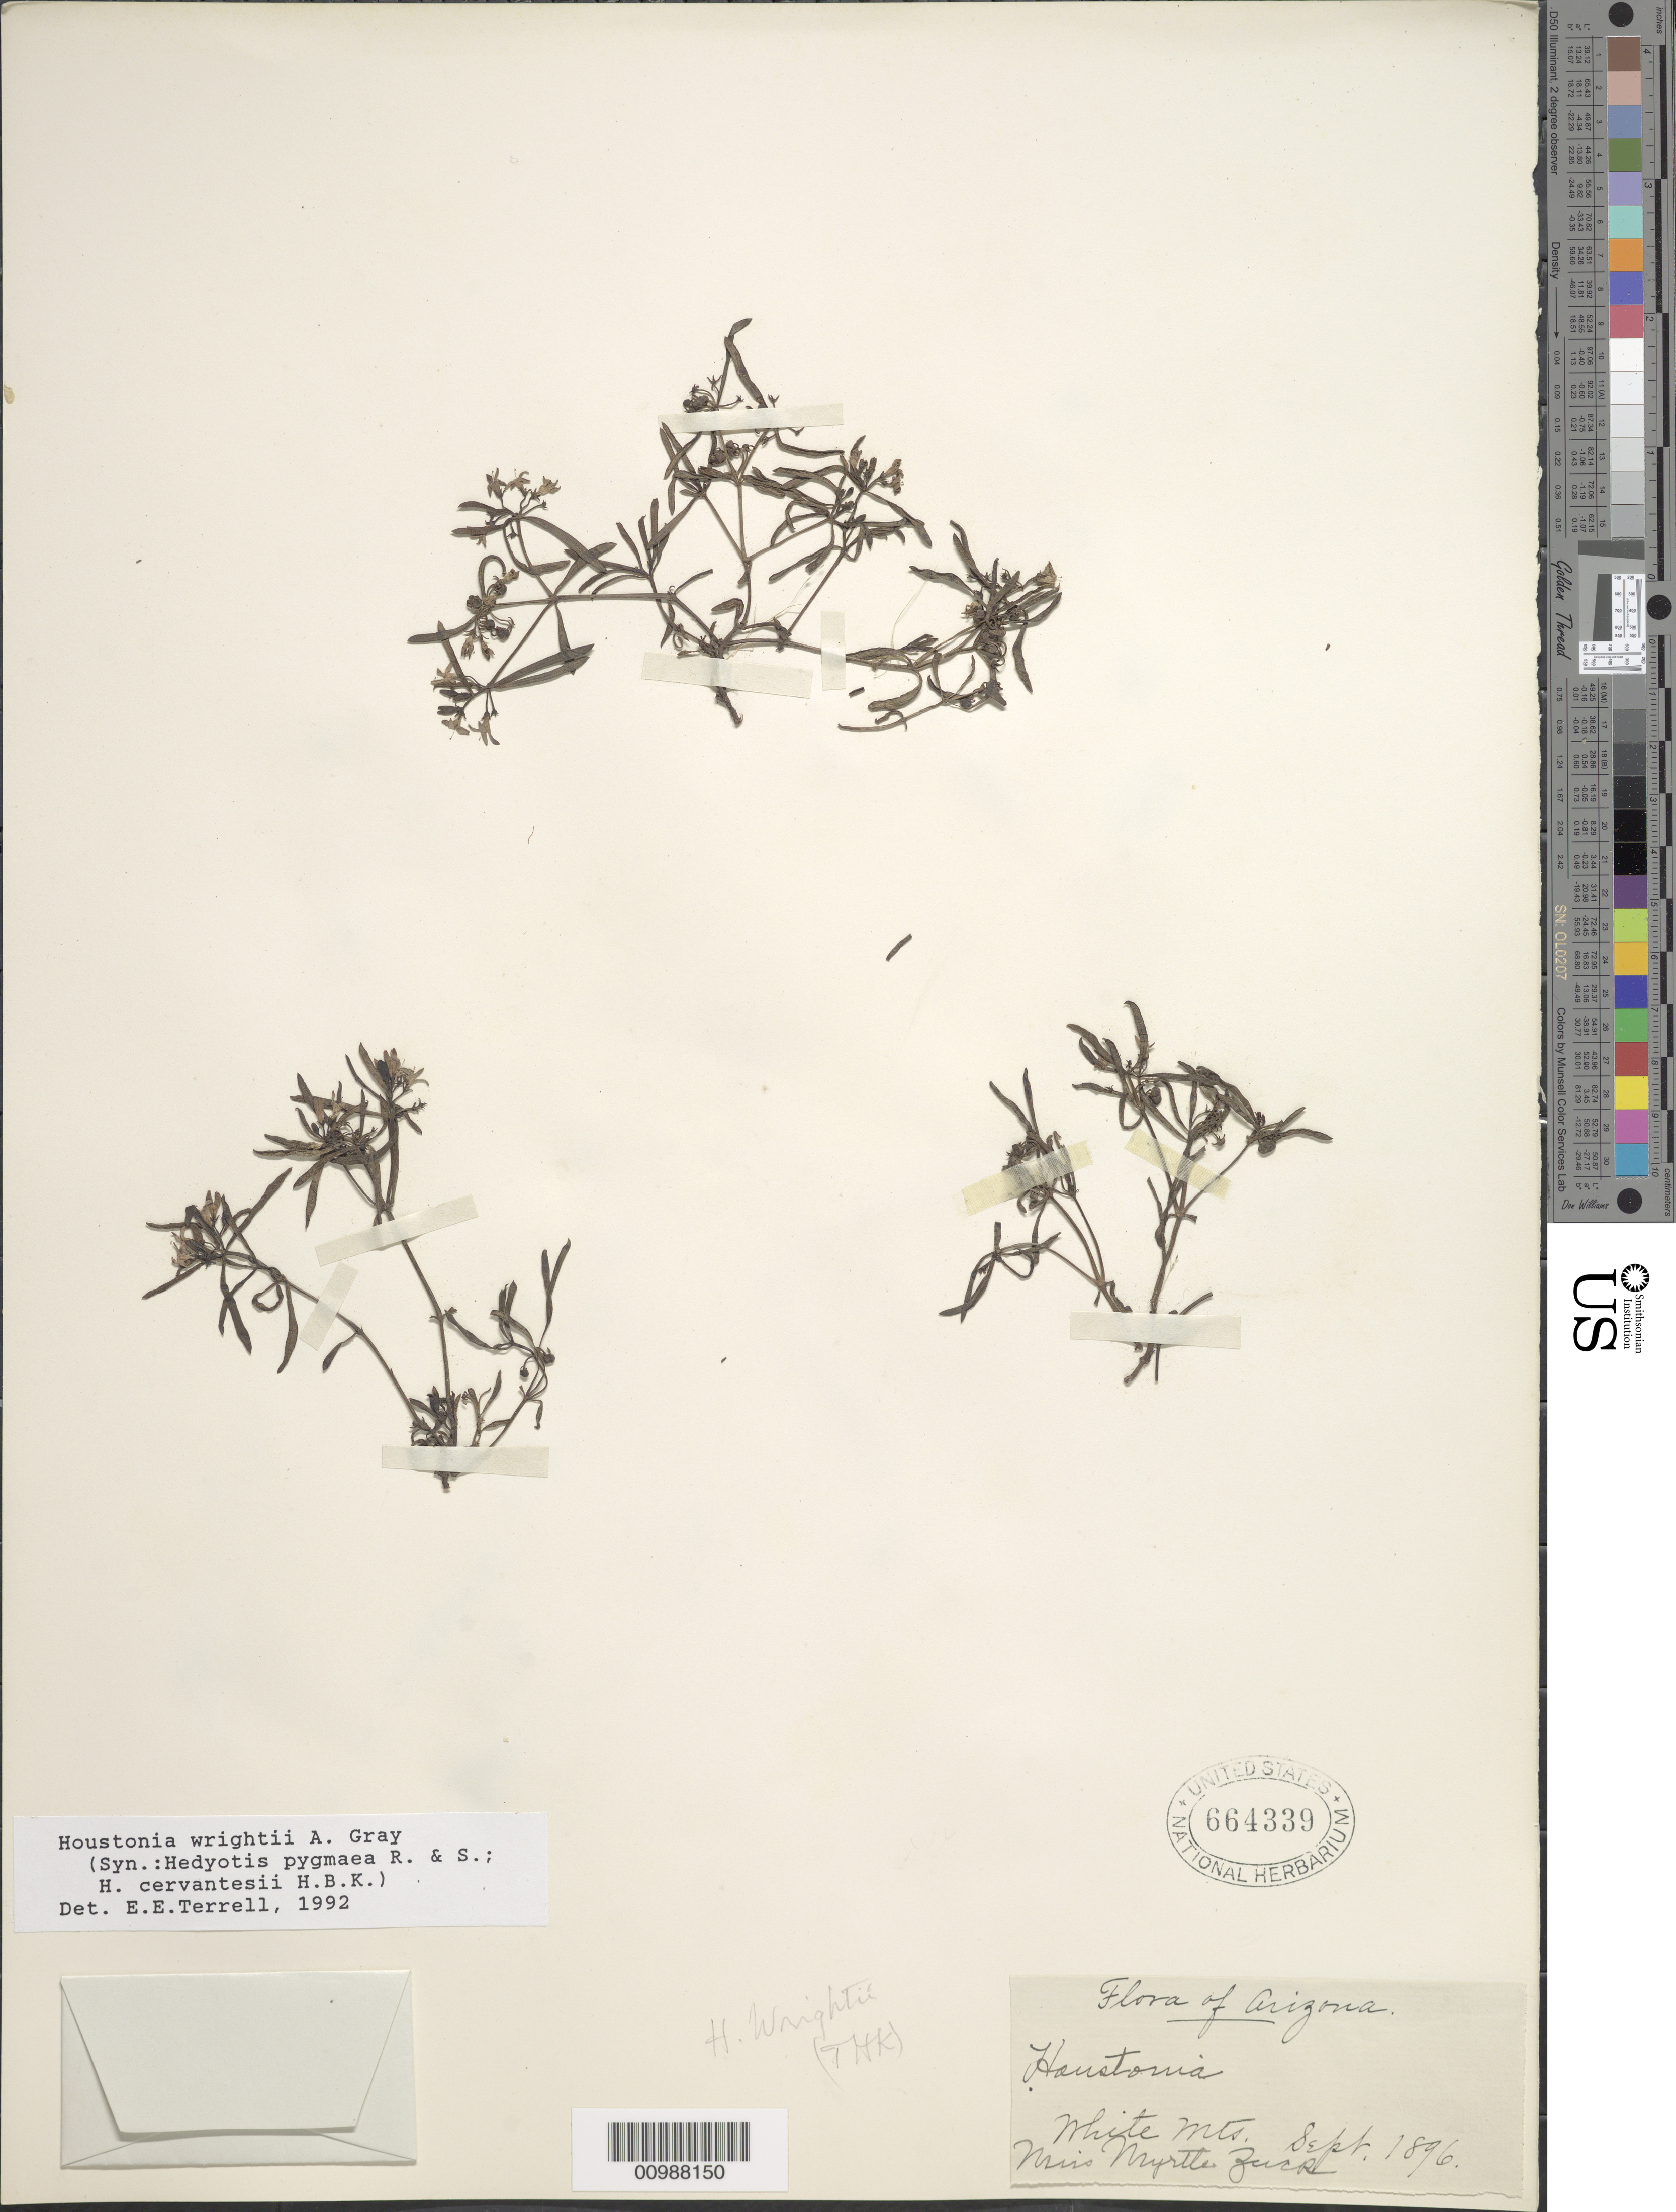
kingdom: Plantae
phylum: Tracheophyta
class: Magnoliopsida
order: Gentianales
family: Rubiaceae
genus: Houstonia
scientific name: Houstonia wrightii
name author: (A. Gray) A. Gray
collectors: M. Zuck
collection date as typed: Sep 1896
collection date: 1896-09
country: United States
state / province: Arizona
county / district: Navajo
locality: White Mountains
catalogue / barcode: US 664339